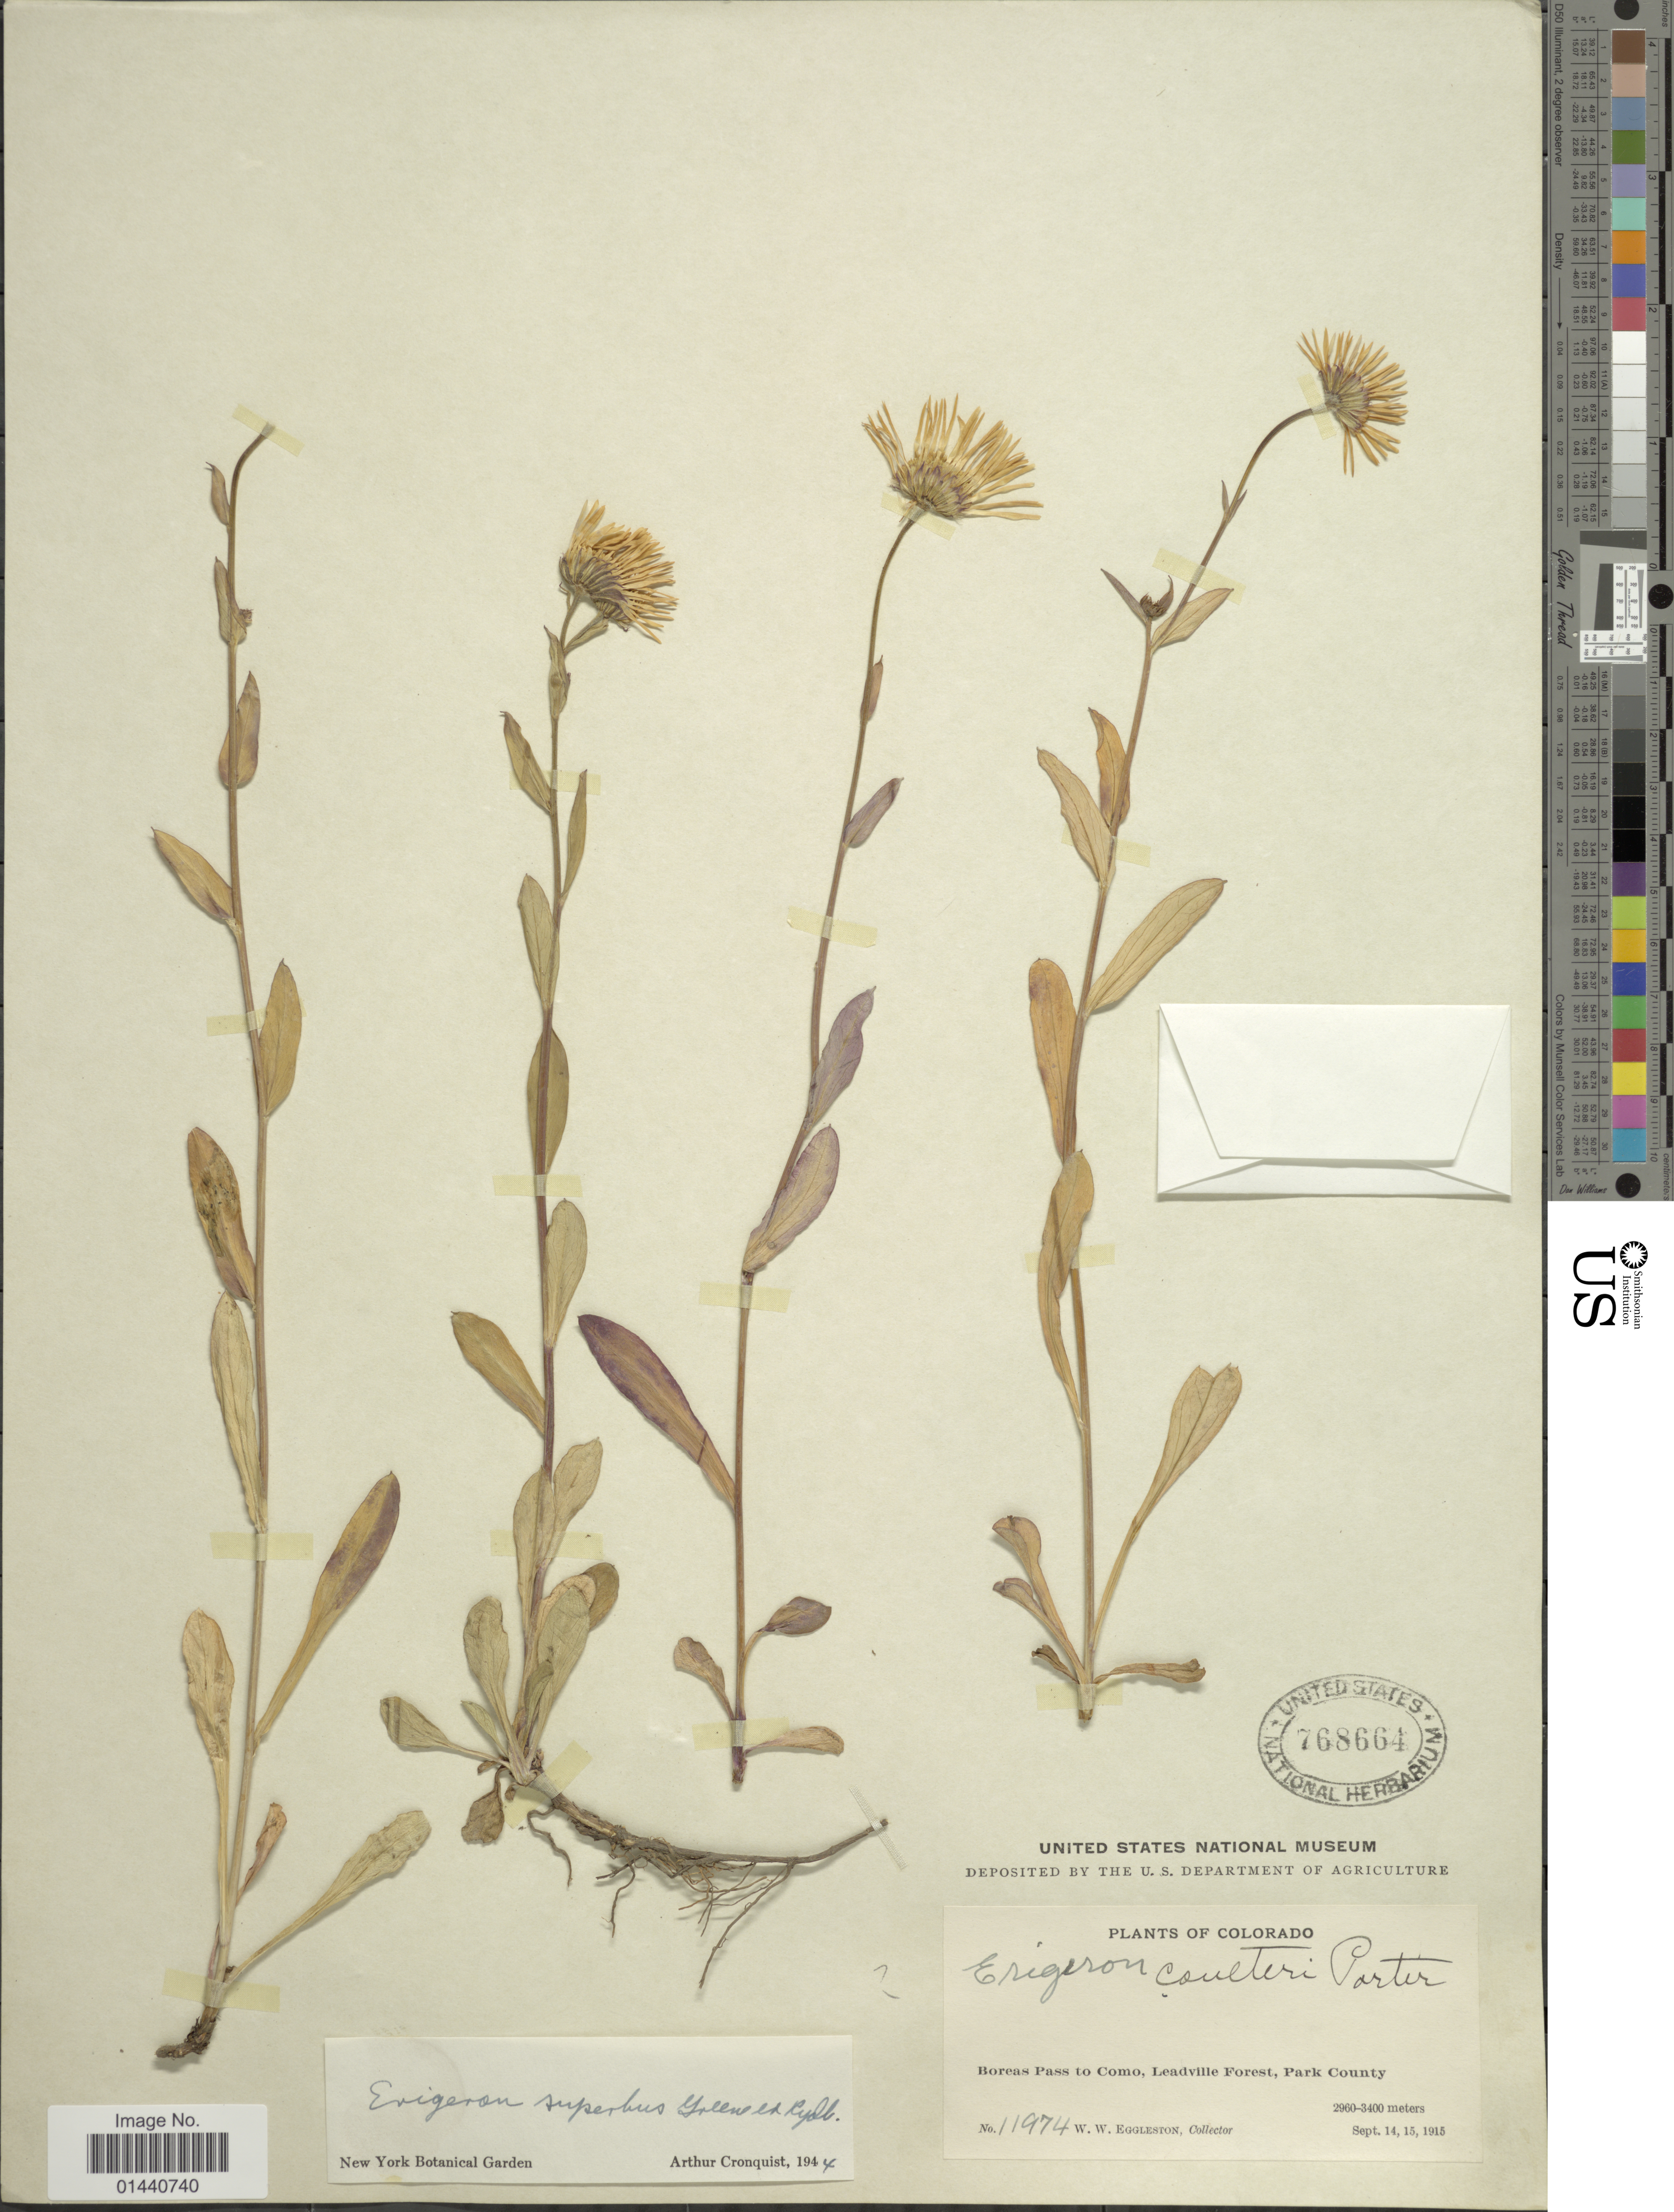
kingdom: Plantae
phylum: Tracheophyta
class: Magnoliopsida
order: Asterales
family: Asteraceae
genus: Erigeron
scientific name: Erigeron superbus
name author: Greene ex Rydb.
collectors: W. W. Eggleston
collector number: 11974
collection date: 1915-09-14/1915-09-15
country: United States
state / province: Colorado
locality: Boreas Pass to Como, Leadville Forest, Park County.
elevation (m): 2960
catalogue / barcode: US 768664